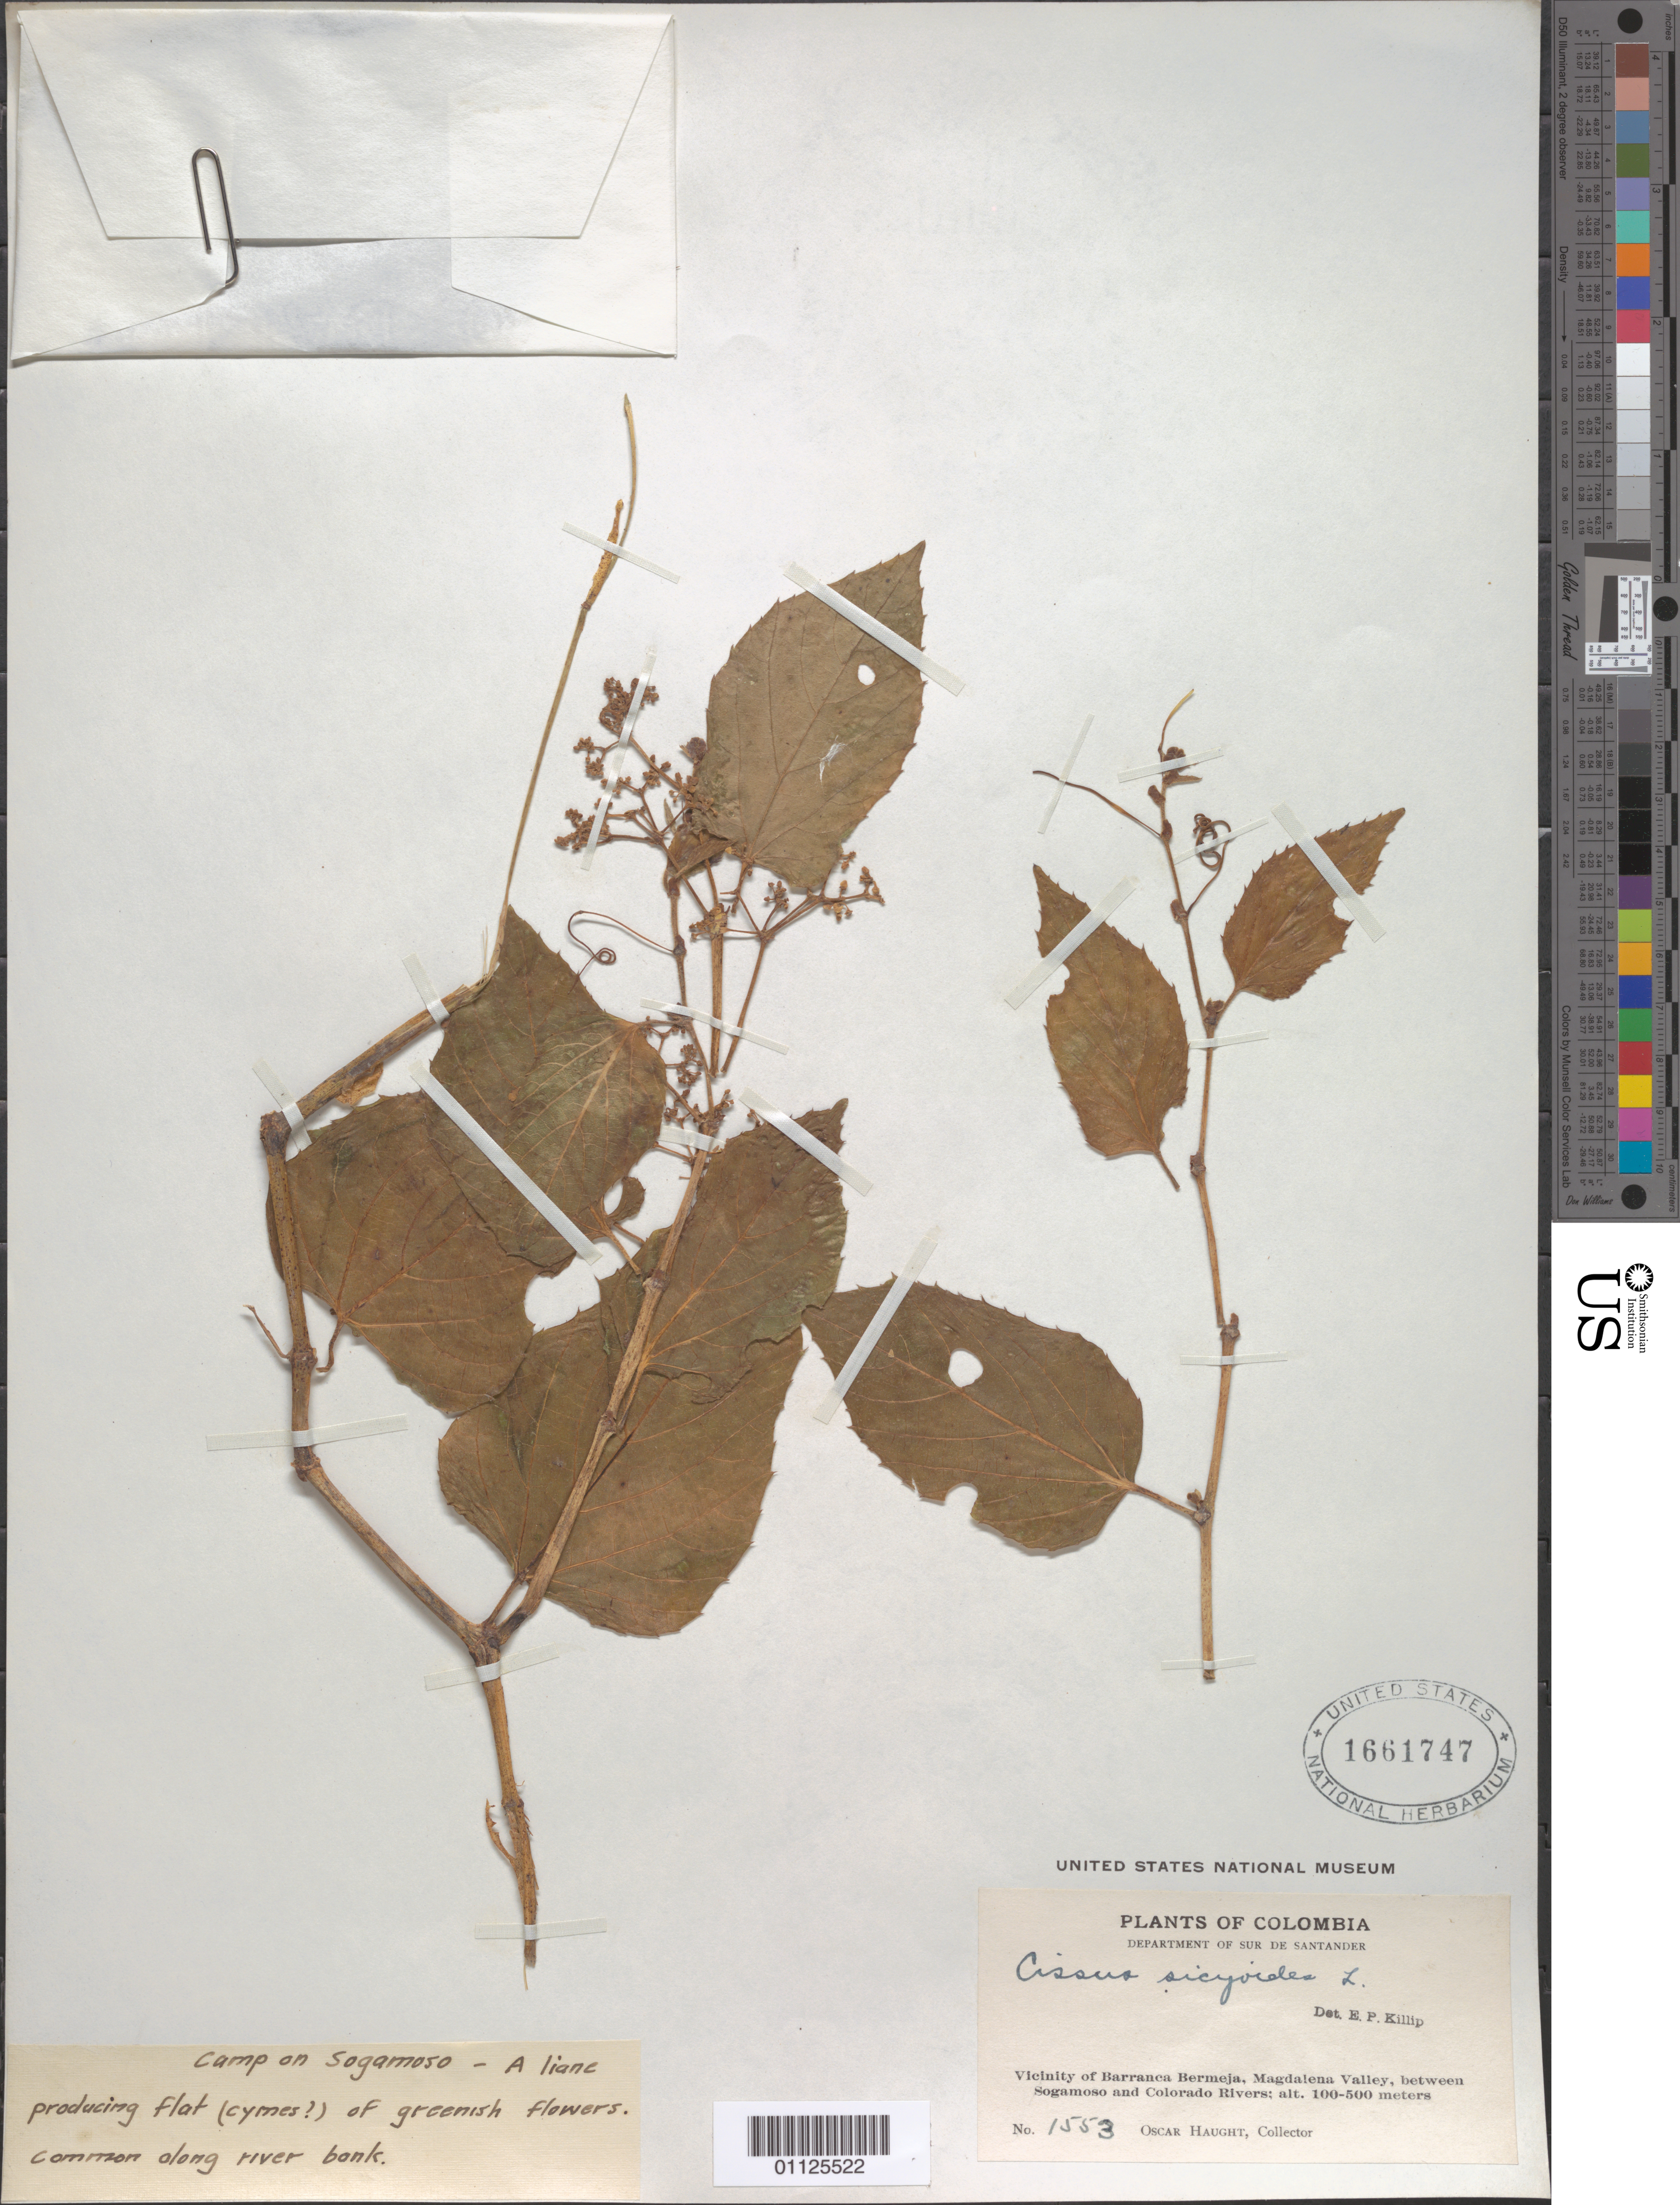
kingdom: Plantae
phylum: Tracheophyta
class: Magnoliopsida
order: Vitales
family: Vitaceae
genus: Cissus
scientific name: Cissus verticillata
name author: (L.) Nicolson & C.E. Jarvis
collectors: O. L. Haught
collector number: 1553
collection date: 1930/1940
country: Colombia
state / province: Santander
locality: Vicinity of Bermeja, Magdalena Valley, between Sogamoso and Colorado Rivers.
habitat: Common along river bank.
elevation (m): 100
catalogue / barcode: US 1661747